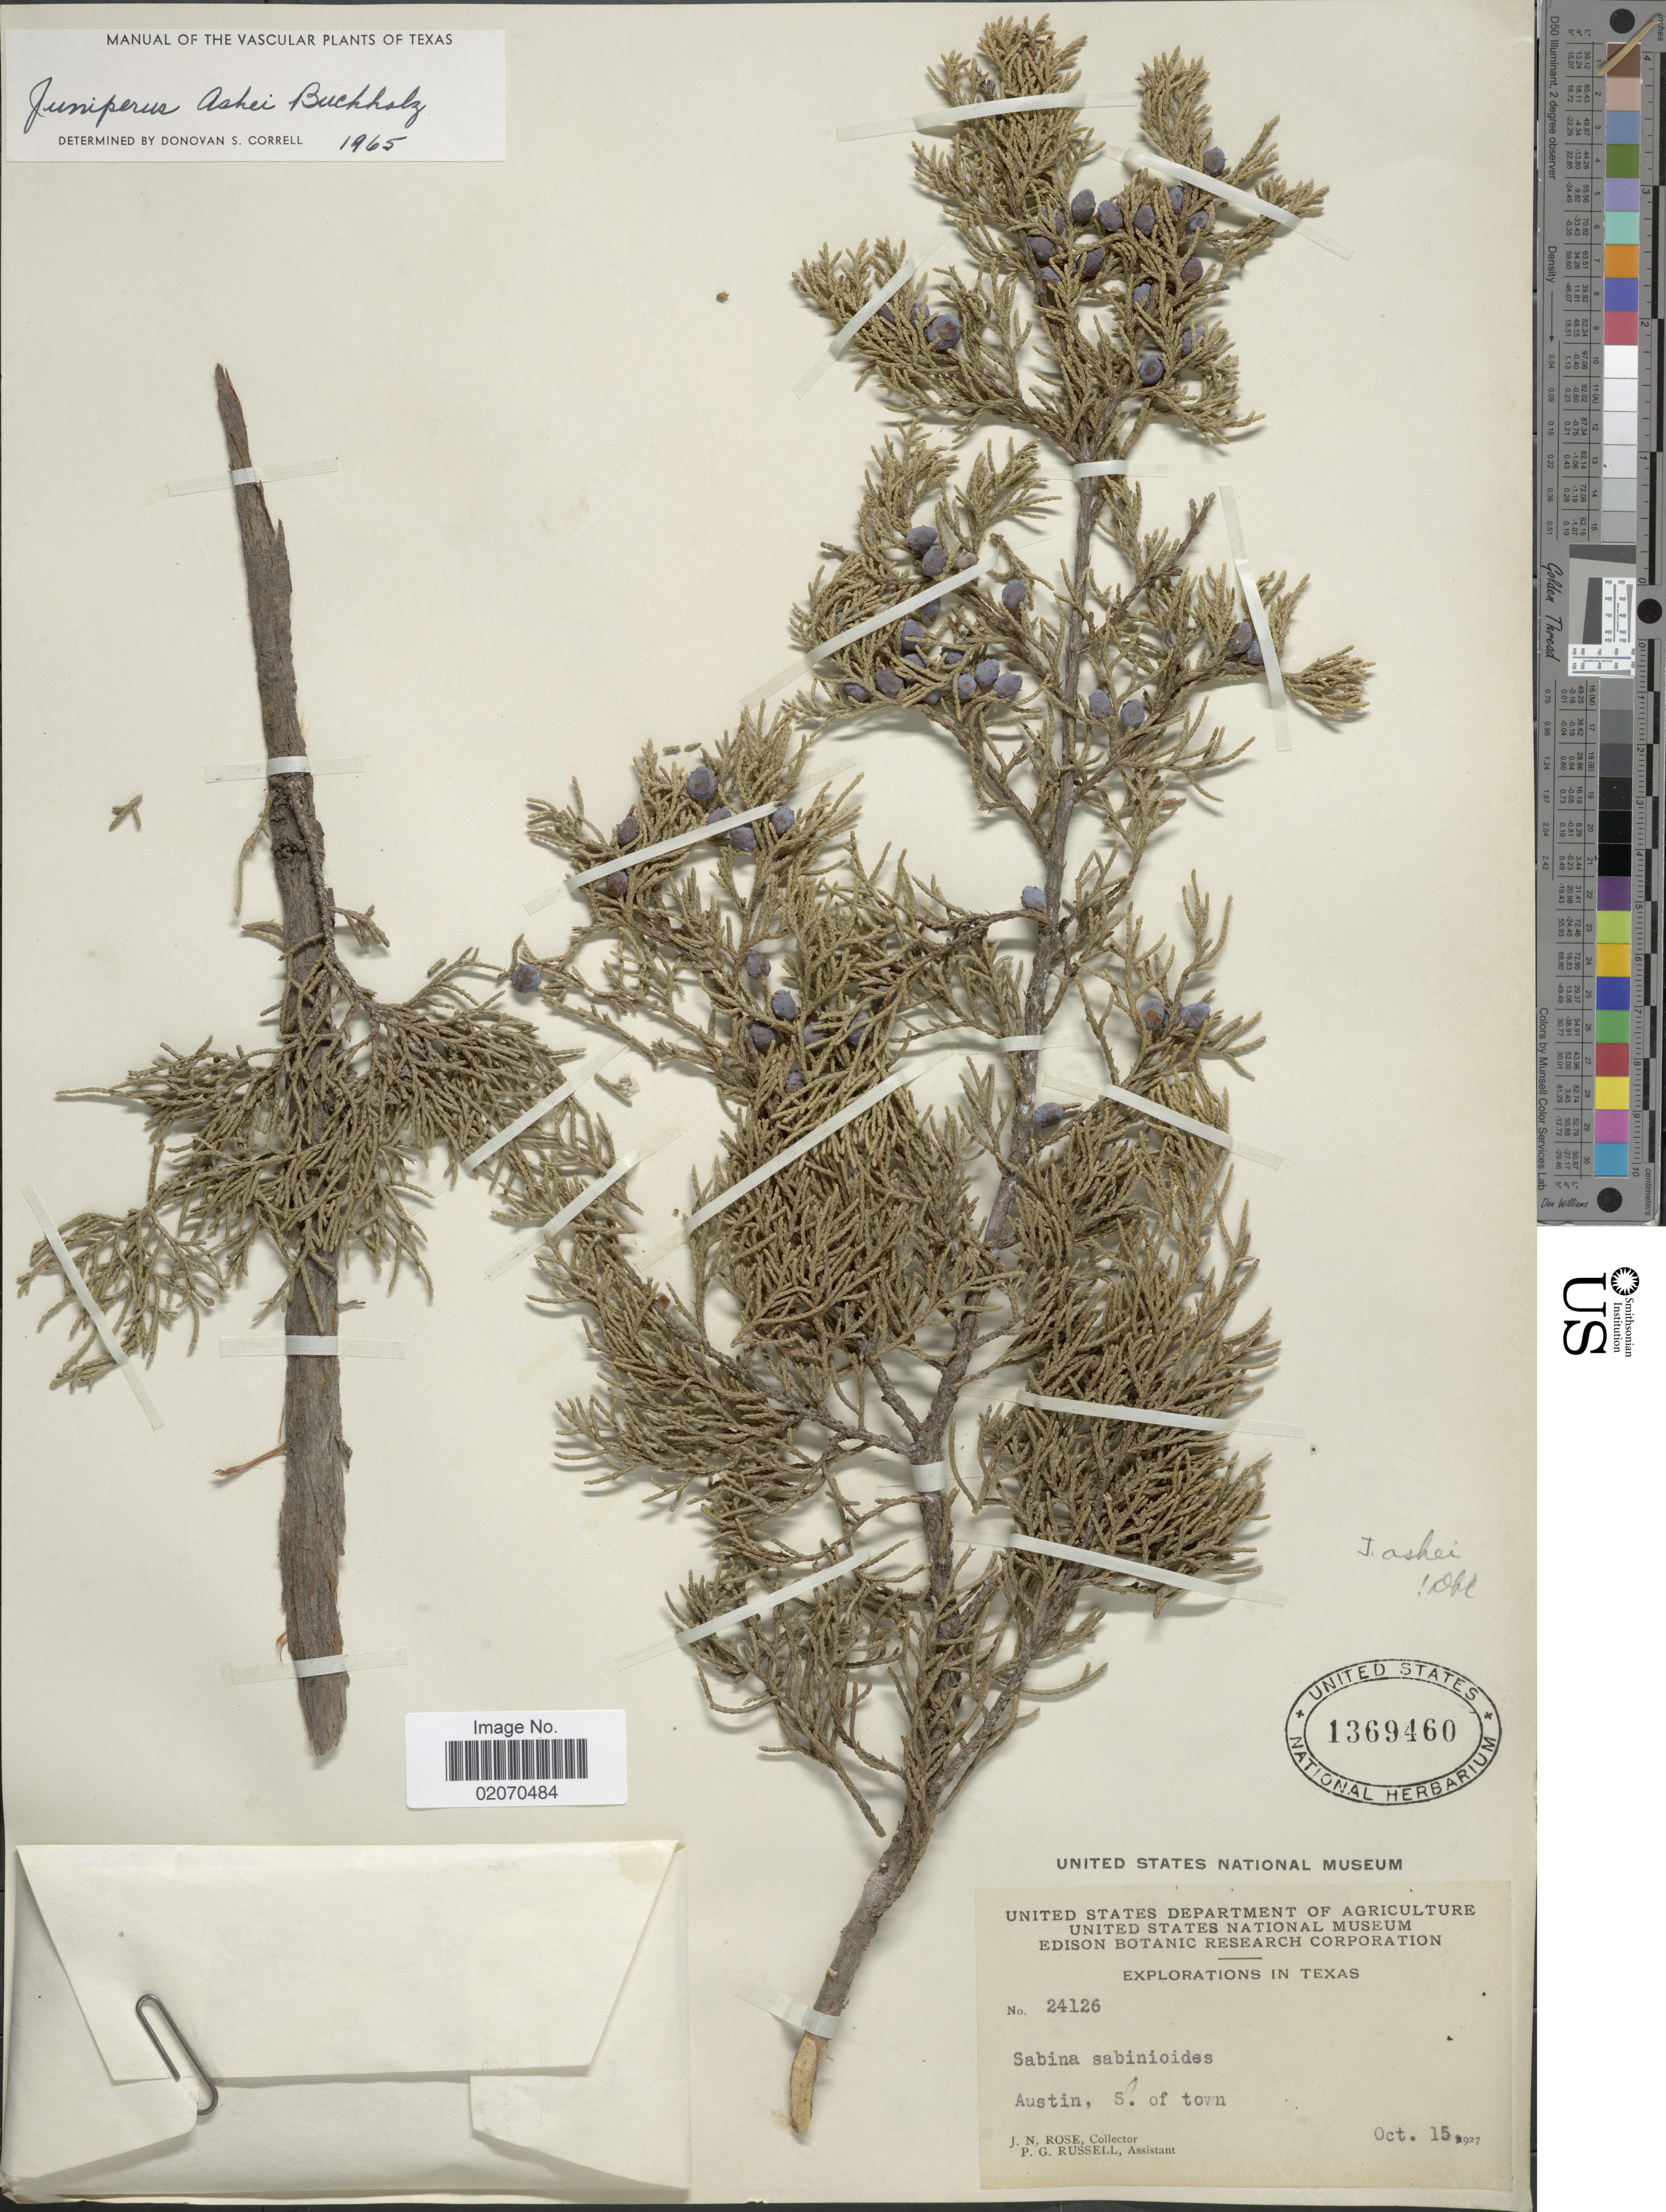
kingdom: Plantae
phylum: Tracheophyta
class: Pinopsida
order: Pinales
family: Cupressaceae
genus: Juniperus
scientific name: Juniperus ashei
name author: J. Buchholz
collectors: J. N. Rose & P. G. Russell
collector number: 24126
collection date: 1927-10-15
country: United States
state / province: Texas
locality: Austin, S. of town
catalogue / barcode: US 1369460